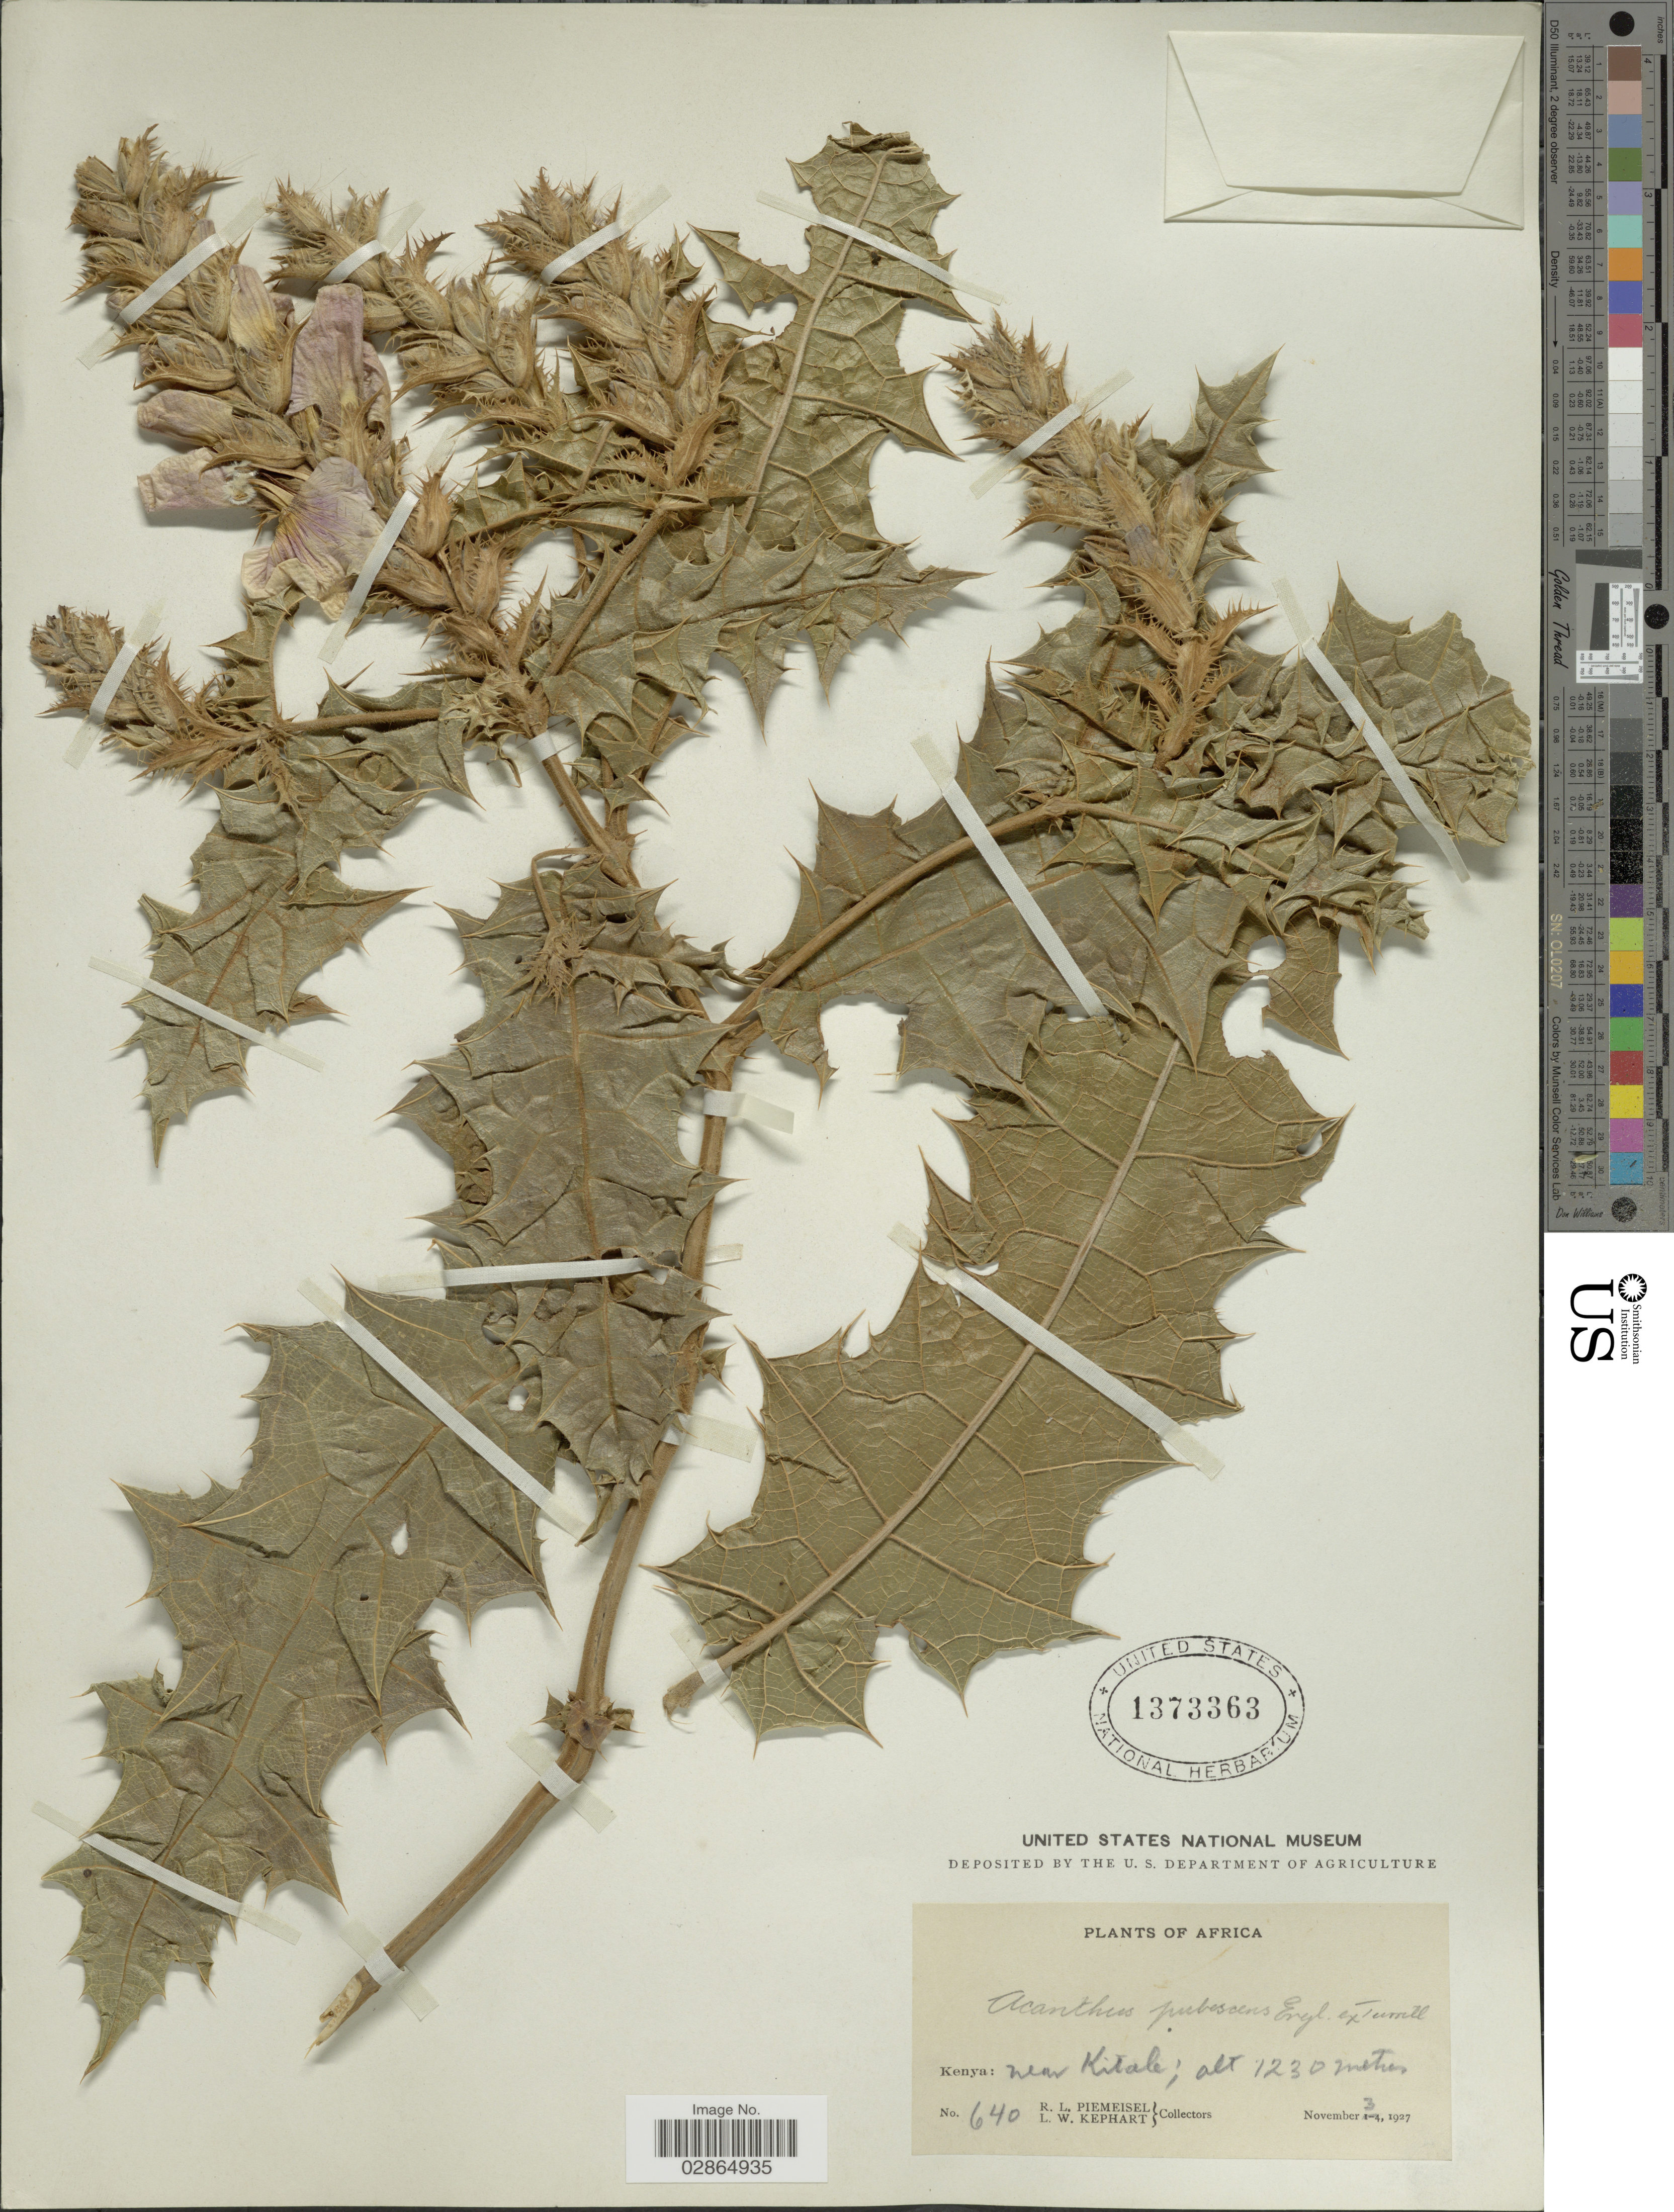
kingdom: Plantae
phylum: Tracheophyta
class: Magnoliopsida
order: Lamiales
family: Acanthaceae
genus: Acanthus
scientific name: Acanthus polystachius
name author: Delile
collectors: R. L. Piemeisel & L. W. Kephart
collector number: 640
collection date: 1927-11-03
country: Kenya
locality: Kenya: near Kitale.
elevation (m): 1230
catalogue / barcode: US 1373363